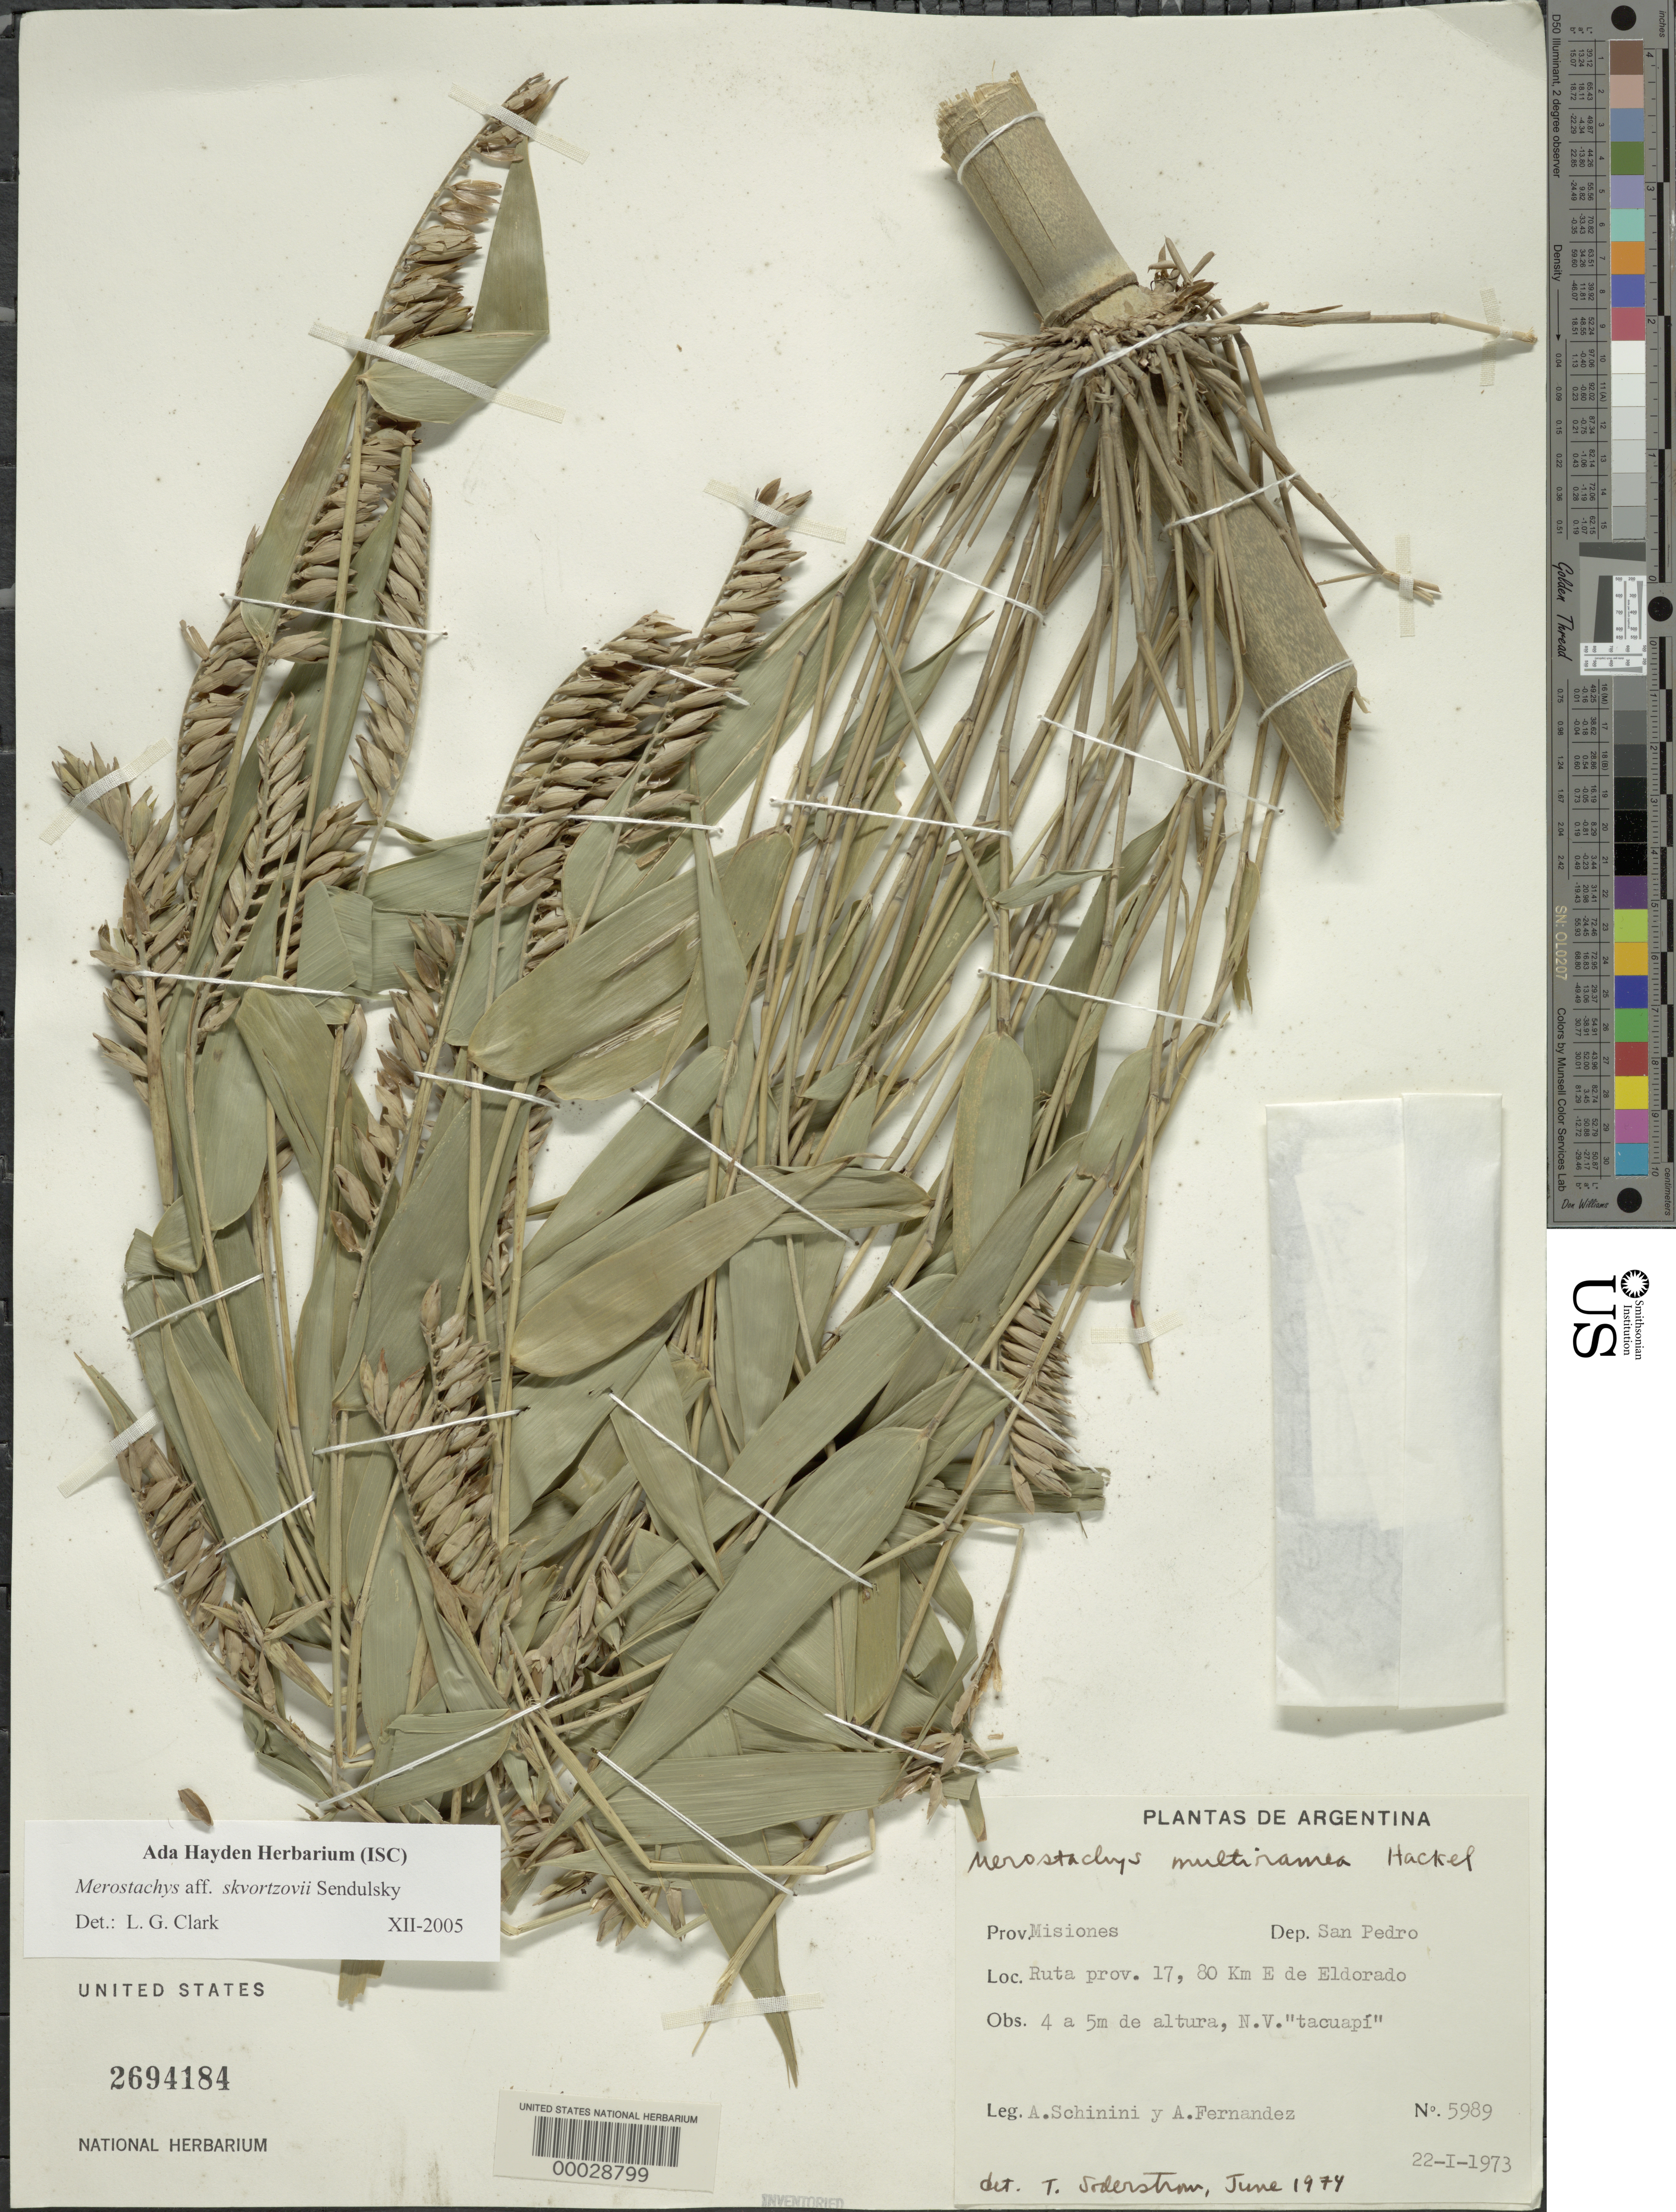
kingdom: Plantae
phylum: Tracheophyta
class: Liliopsida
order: Poales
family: Poaceae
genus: Merostachys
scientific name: Merostachys skvortzovii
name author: Send.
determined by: Vinicius-Silva, R.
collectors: A. Schinini & Á. Fernández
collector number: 5989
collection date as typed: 22 Jan 1973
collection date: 1973-01-22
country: Argentina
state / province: Misiones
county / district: San Pedro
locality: Ruta Prov. 17, Eldorado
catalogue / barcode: US 2694184